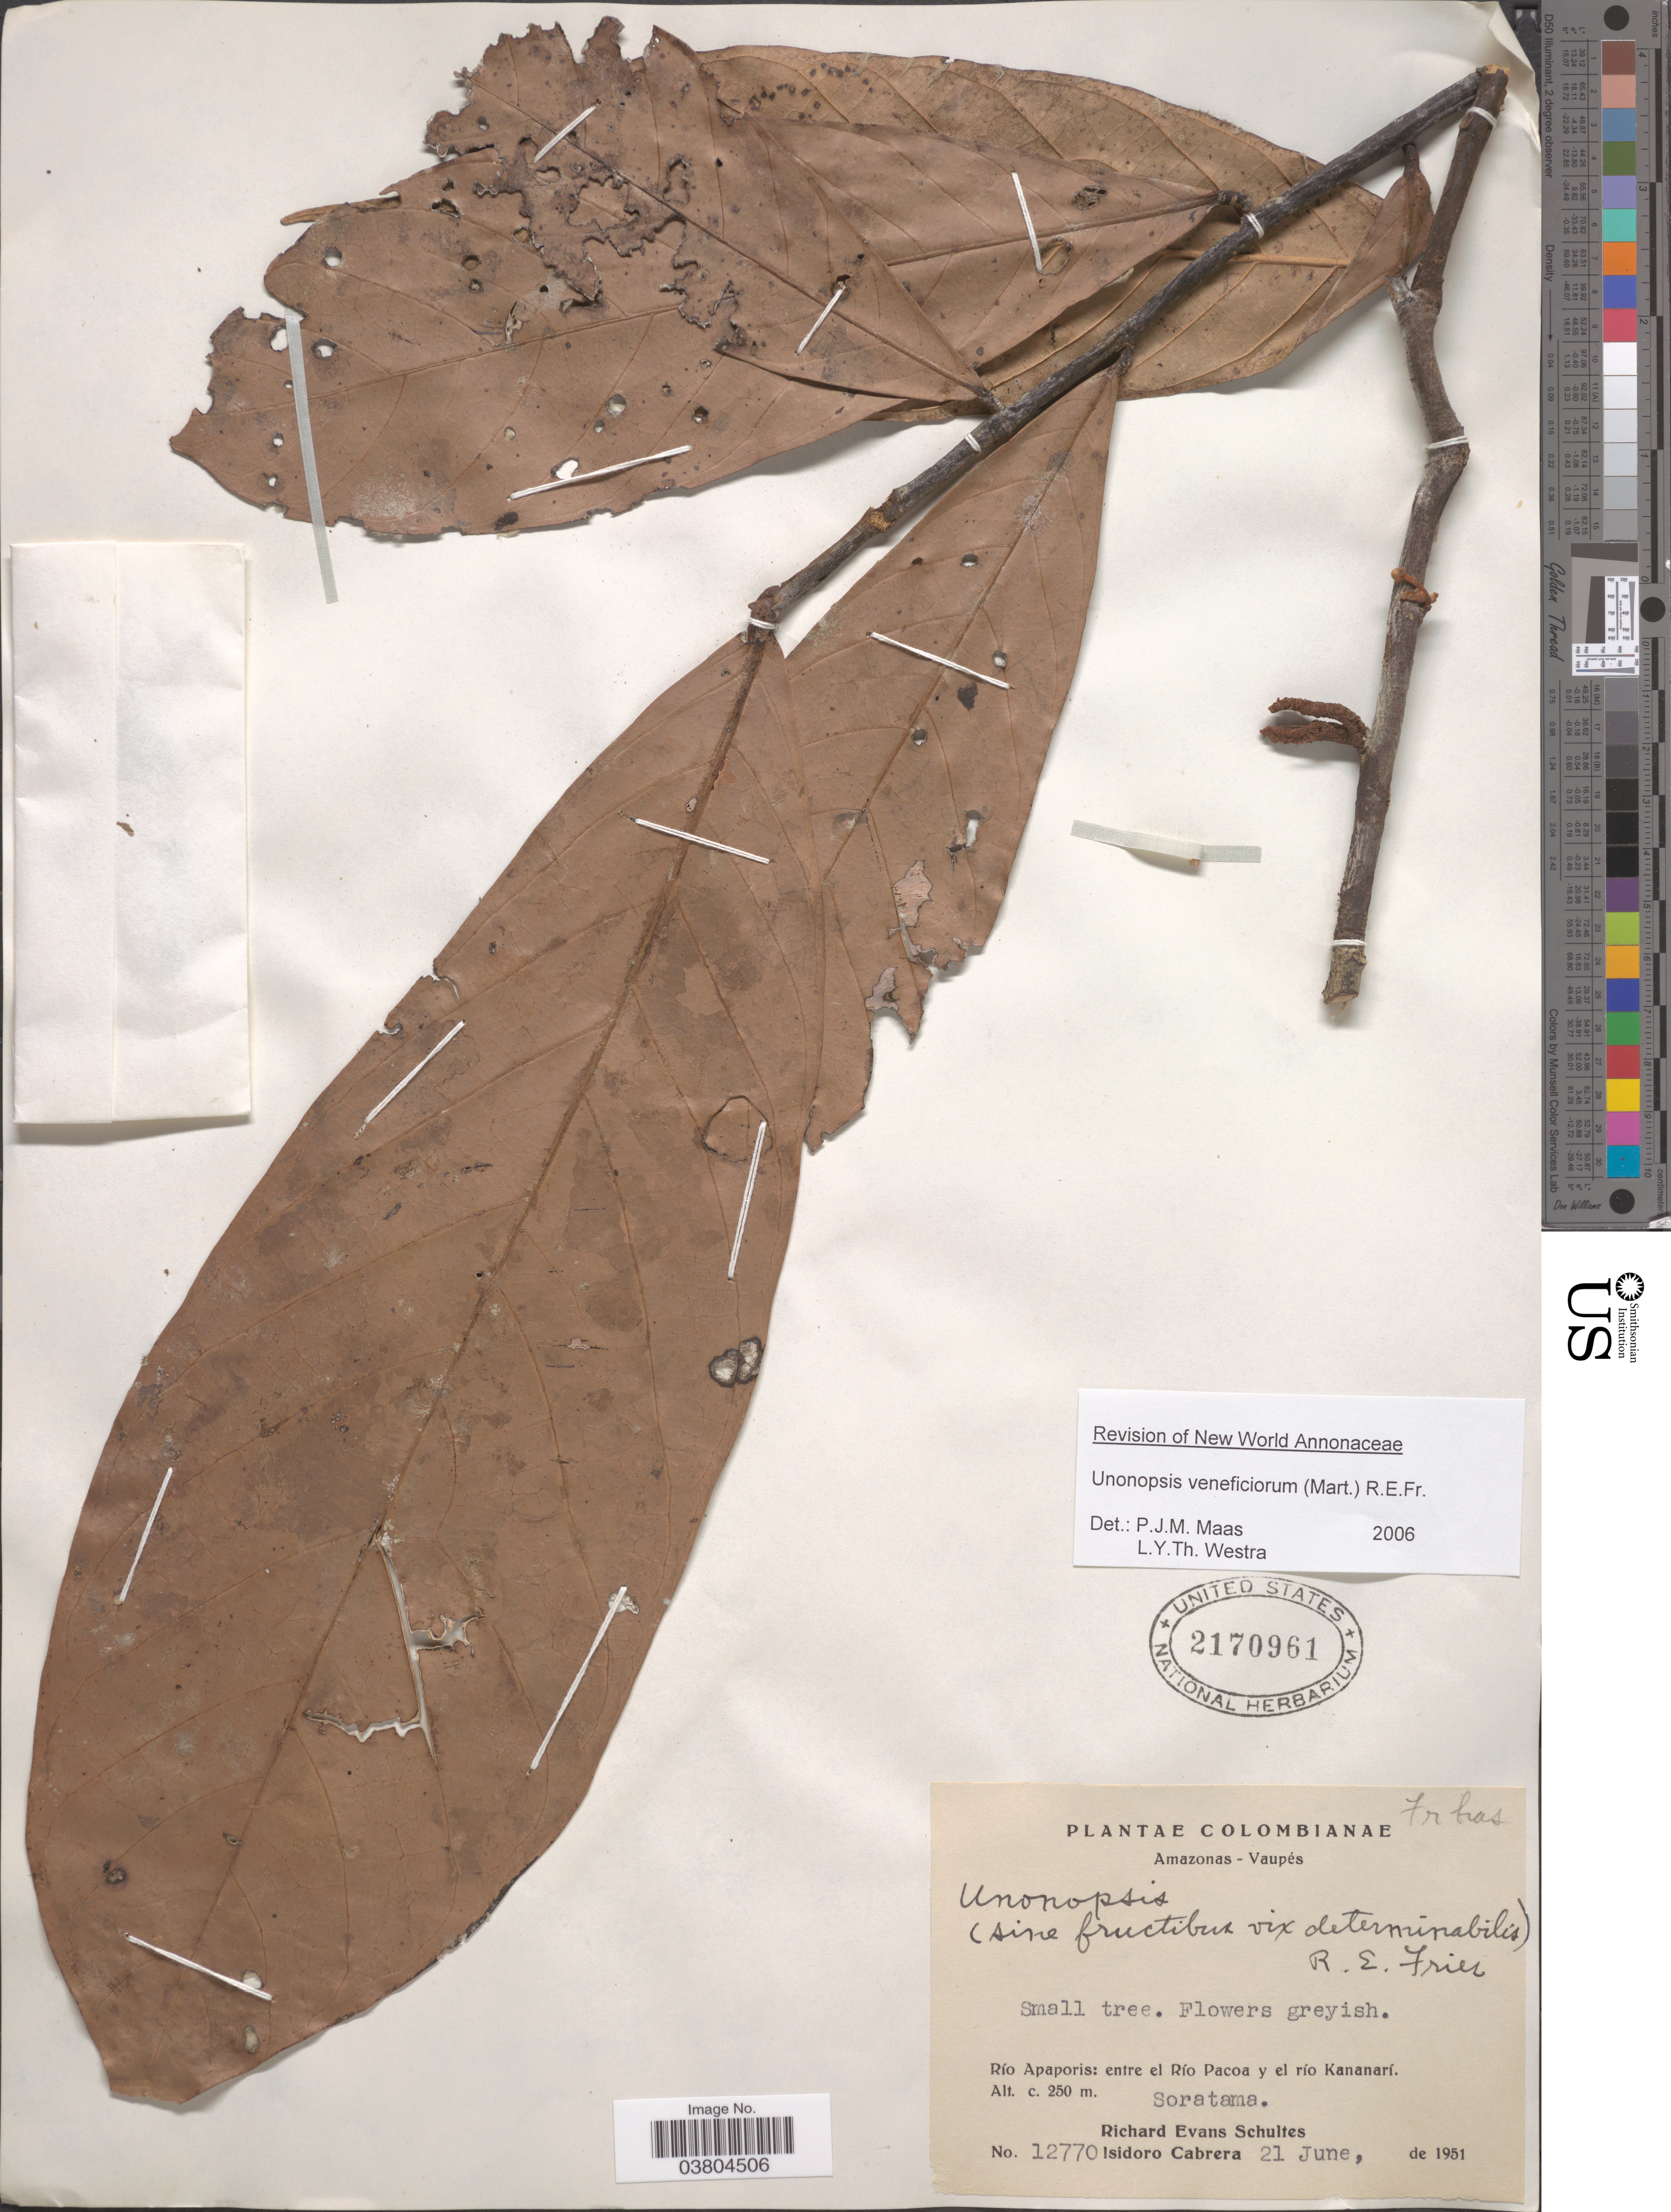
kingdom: Plantae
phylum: Tracheophyta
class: Magnoliopsida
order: Magnoliales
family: Annonaceae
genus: Unonopsis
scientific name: Unonopsis veneficiorum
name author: (Mart.) R.E. Fr.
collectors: R. E. Schultes & I. Cabrera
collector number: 12770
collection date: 1951-06-21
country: Colombia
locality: Amazonas-Vaupés. Río Apaporis: entre el río Pacoa y el río Kananarí. Soratama.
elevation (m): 250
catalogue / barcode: US 2170961